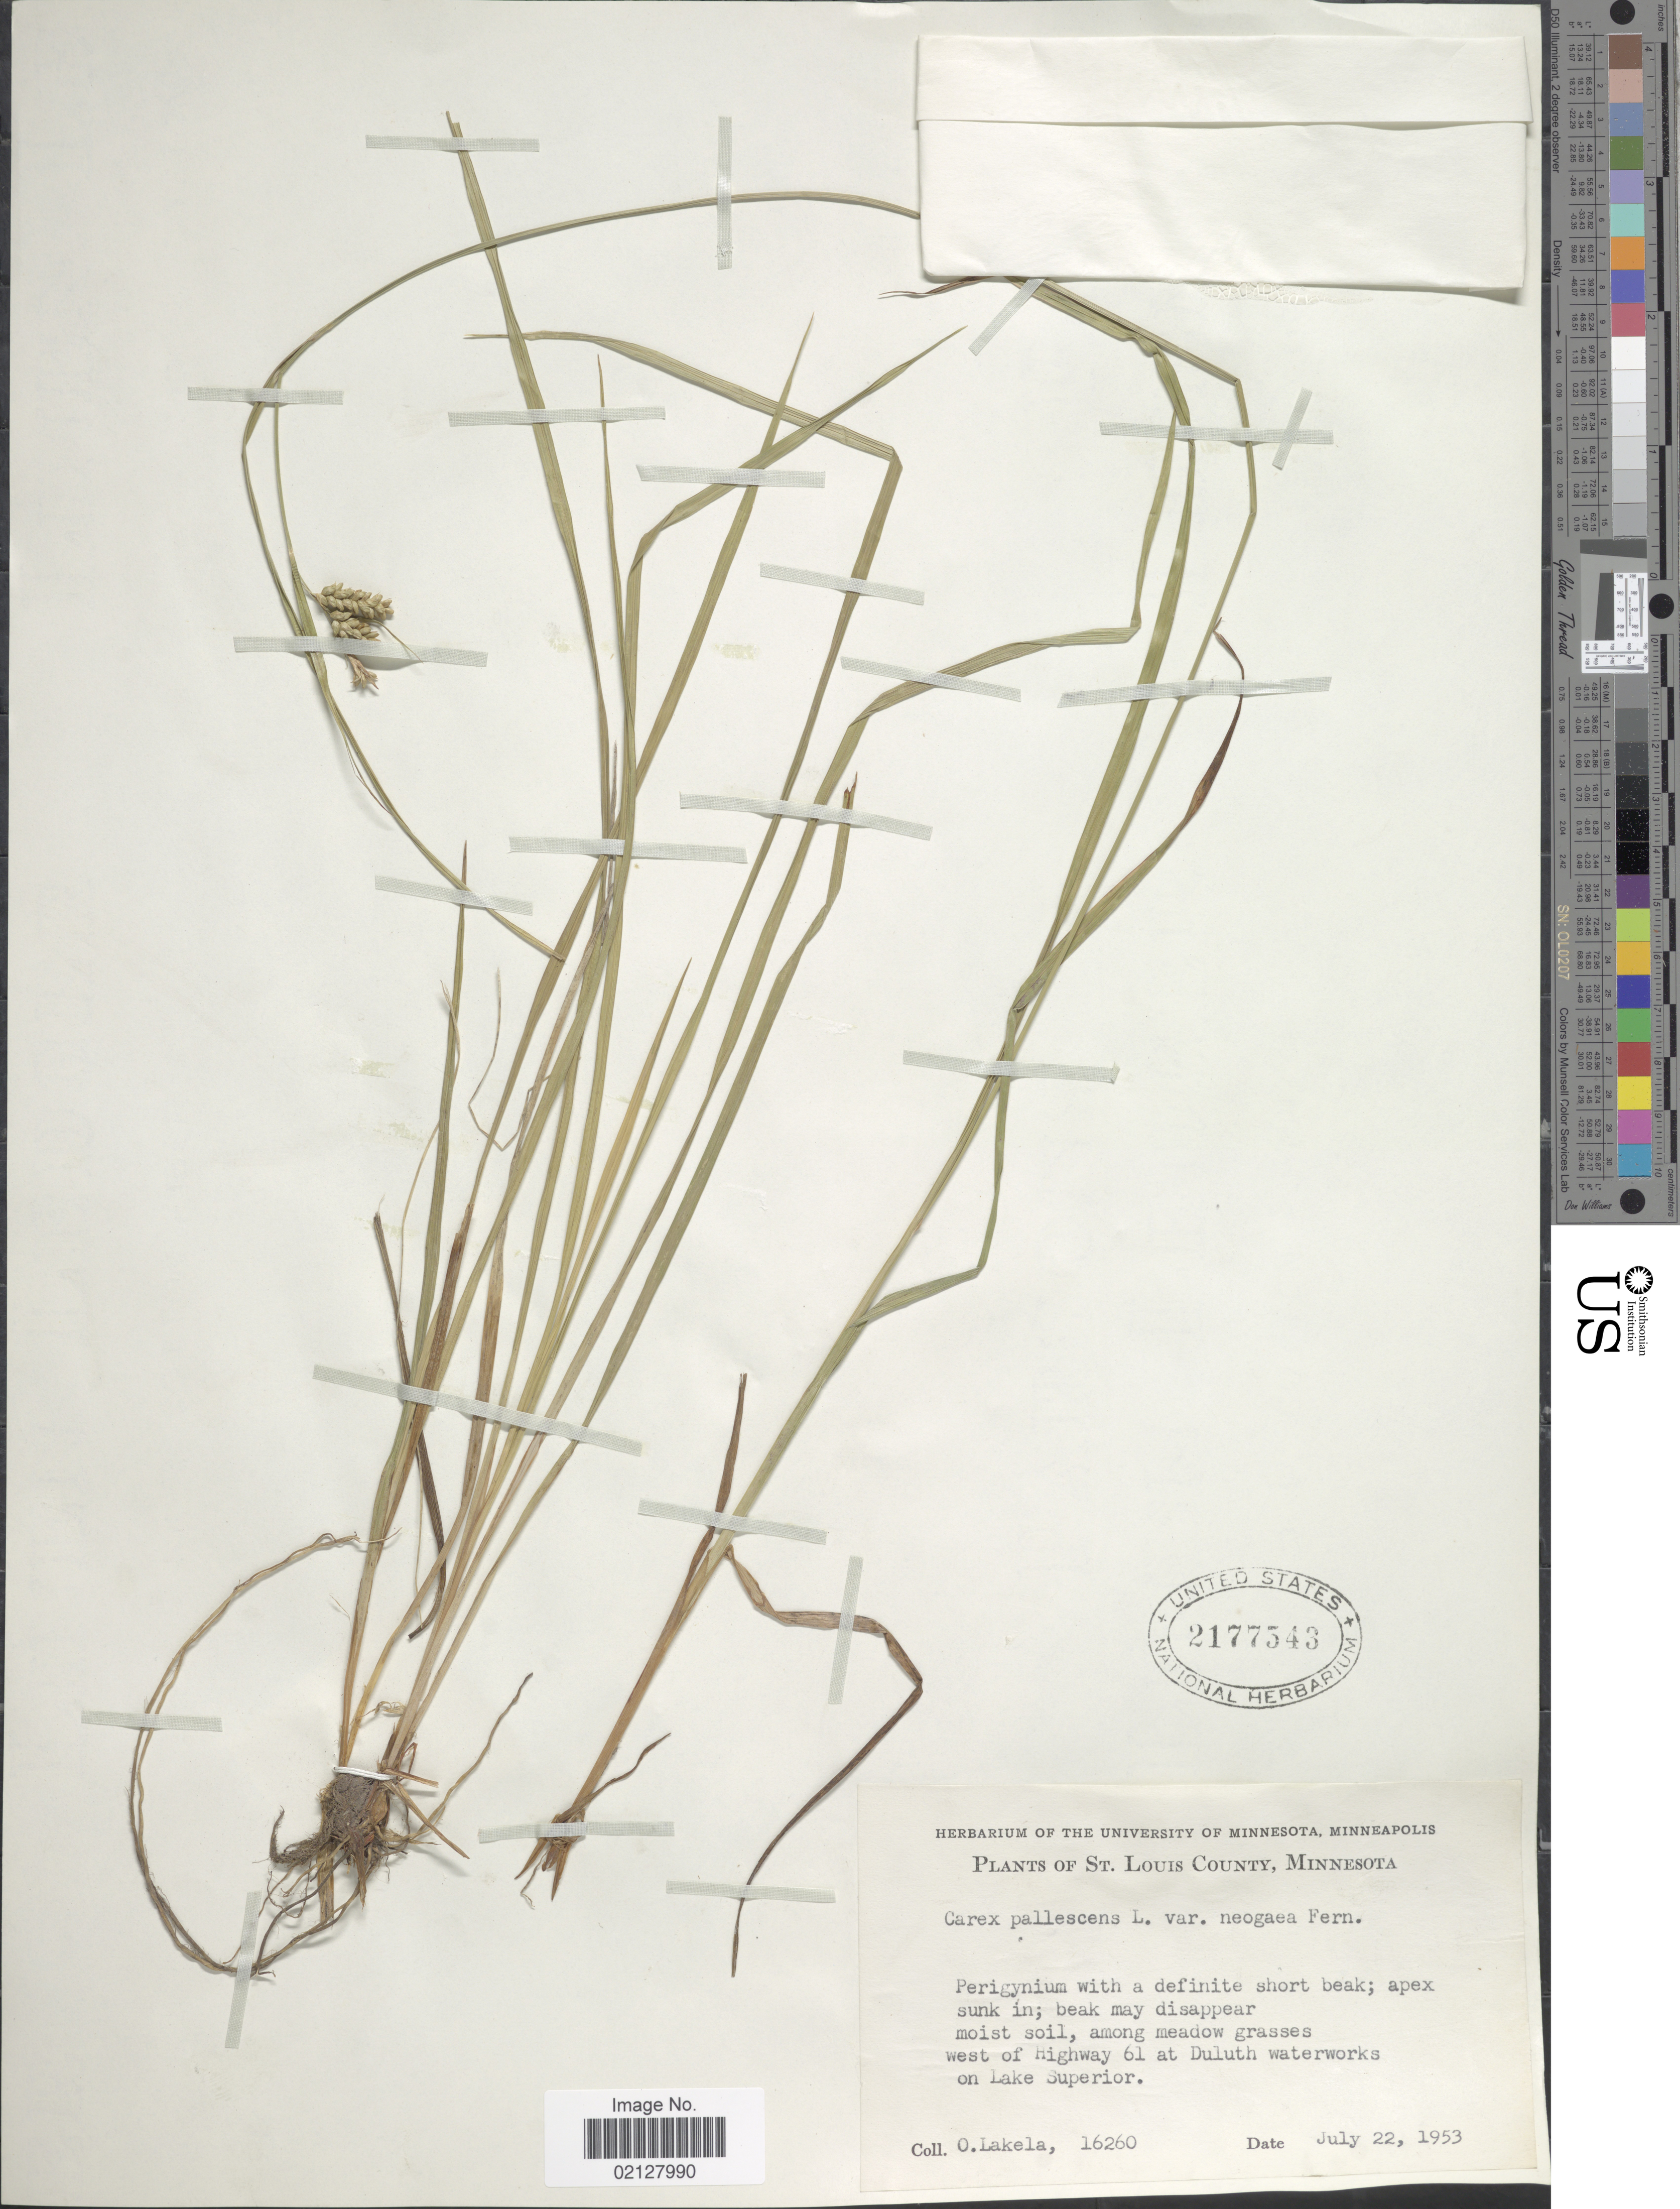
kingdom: Plantae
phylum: Tracheophyta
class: Liliopsida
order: Poales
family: Cyperaceae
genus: Carex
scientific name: Carex pallescens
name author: L.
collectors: O. Lakela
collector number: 16260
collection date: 1953-07-22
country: United States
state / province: Minnesota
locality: St. Louis County, west of Highway 61 at Duluth waterworks on Lake Superior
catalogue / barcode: US 2177543